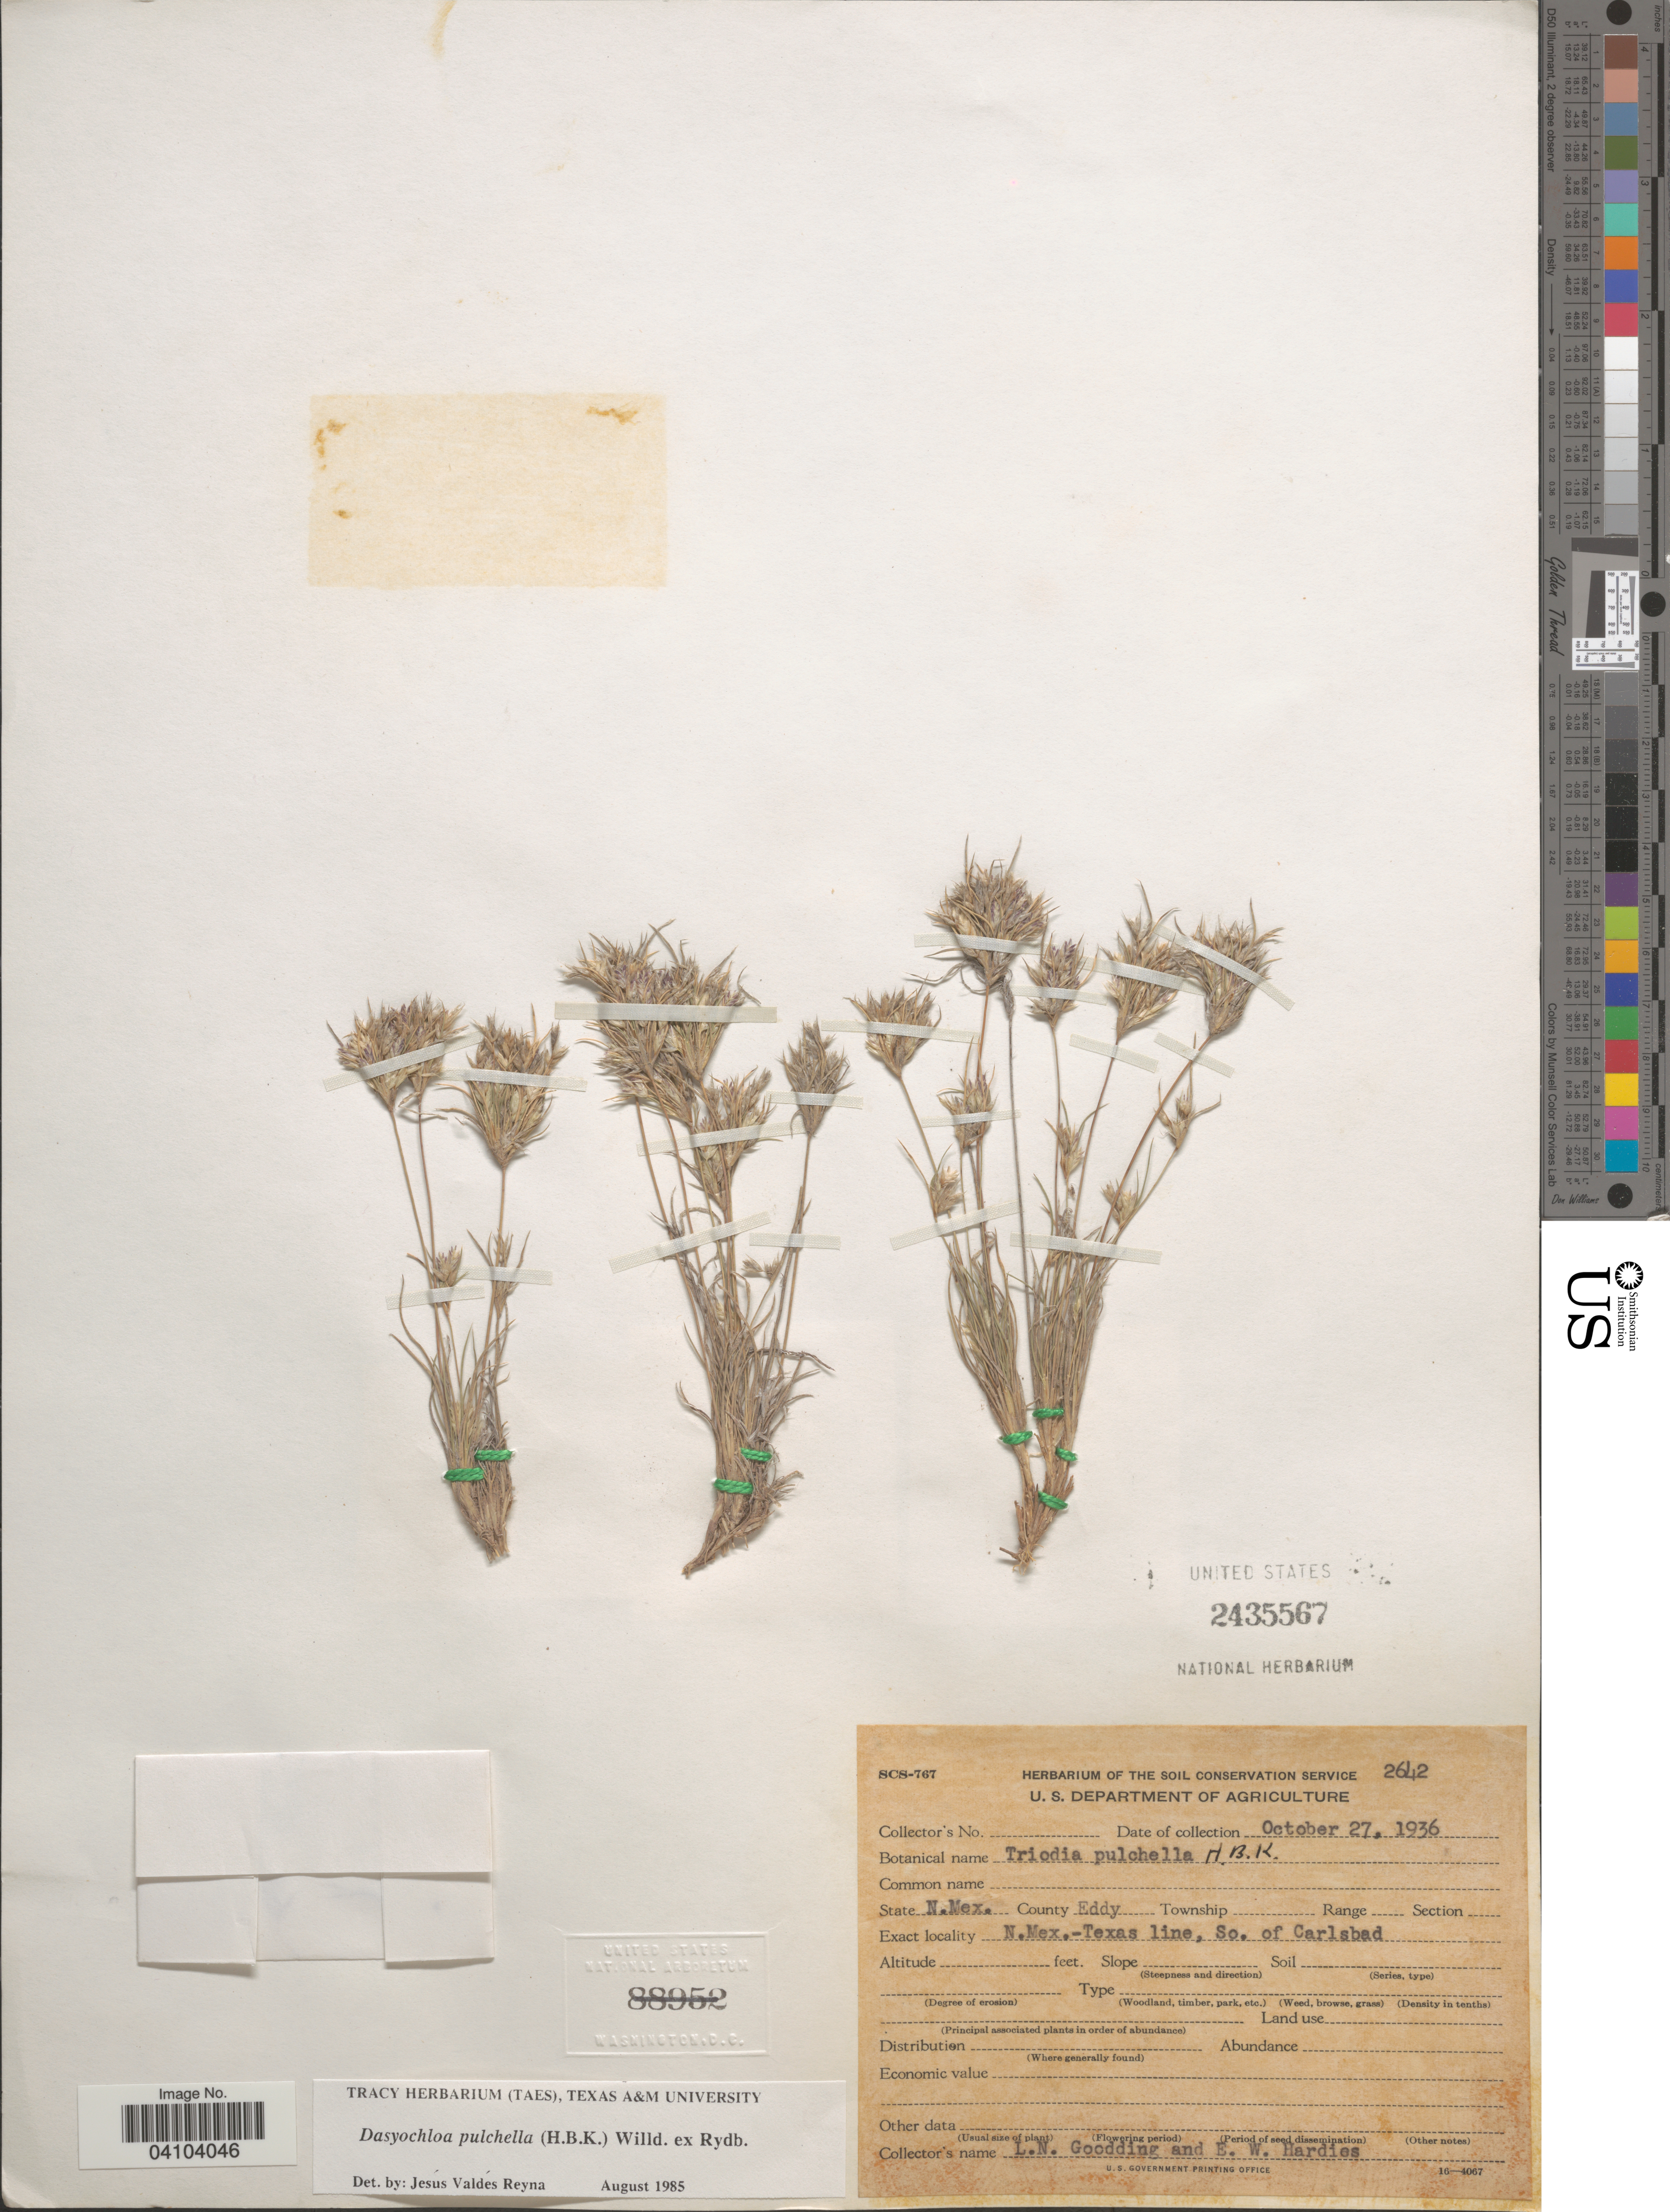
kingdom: Plantae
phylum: Tracheophyta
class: Liliopsida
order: Poales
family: Poaceae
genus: Dasyochloa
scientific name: Dasyochloa pulchella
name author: (Kunth) Willd. ex Rydb.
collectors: L. N. Goodding & E. Hardies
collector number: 2642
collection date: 1936-10-27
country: United States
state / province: New Mexico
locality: County Eddy. N.Mex.-Texas line, So. of Carlsbad.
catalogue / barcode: US 2435567